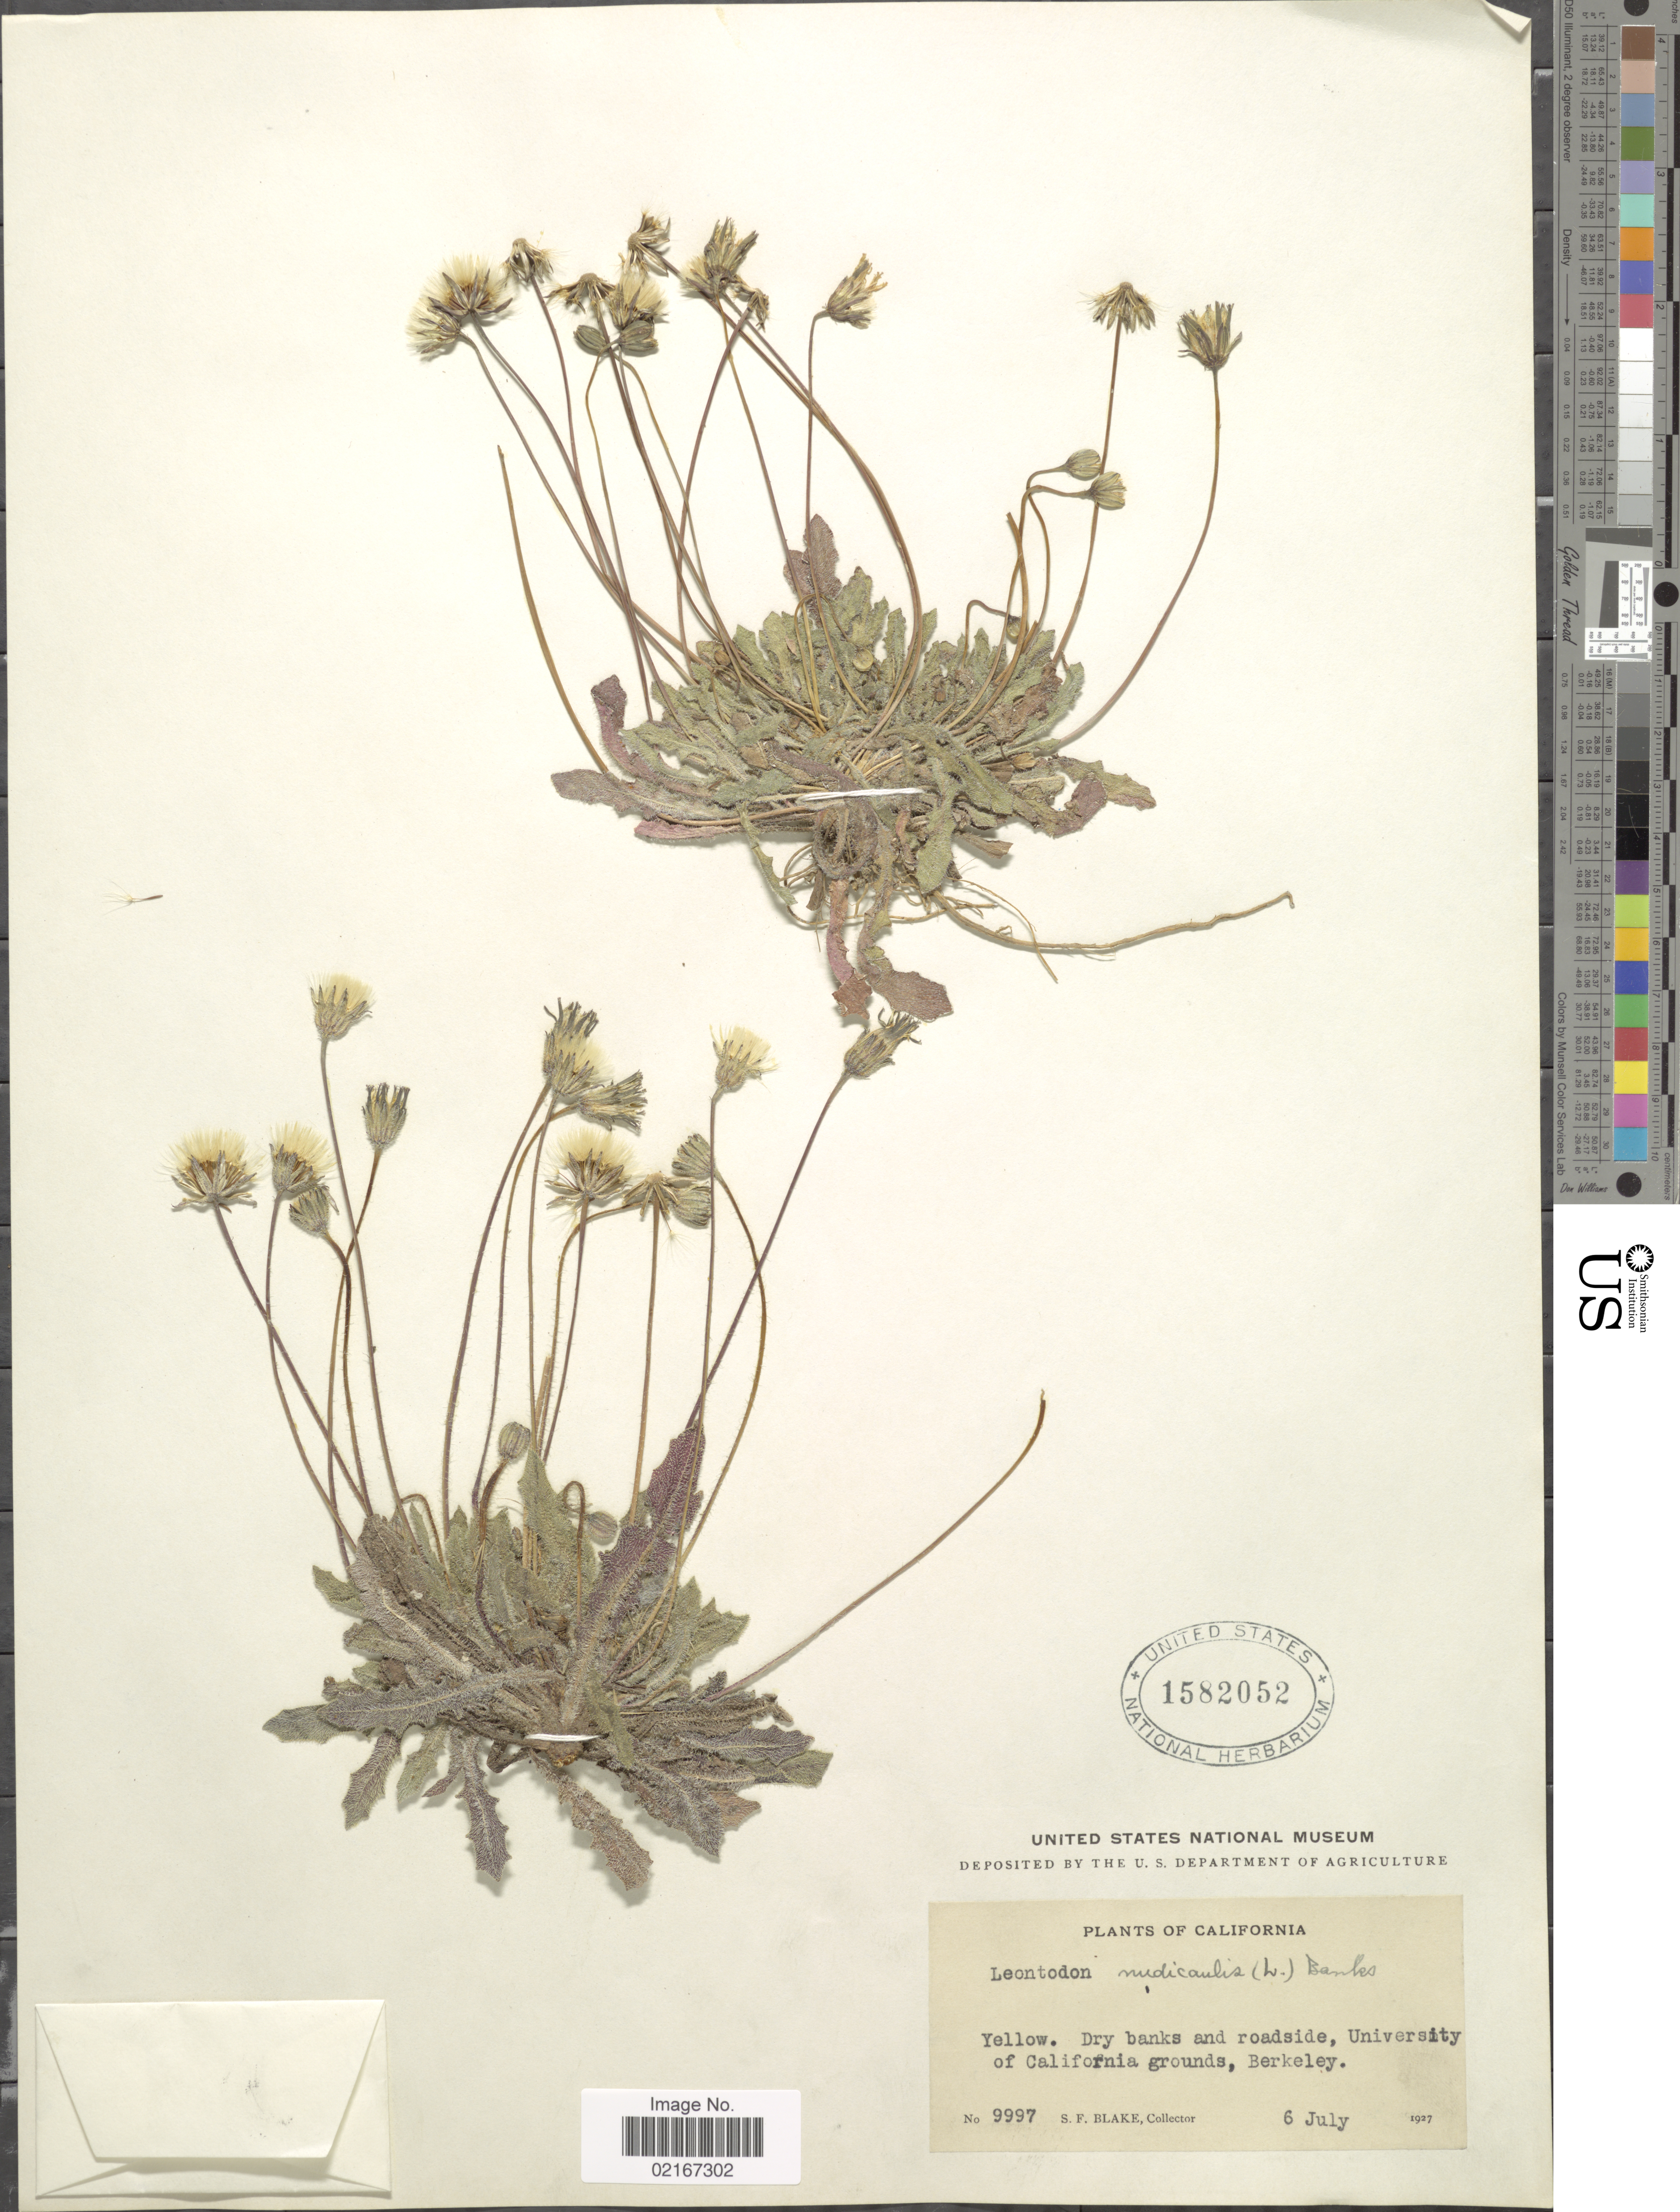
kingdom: Plantae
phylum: Tracheophyta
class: Magnoliopsida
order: Asterales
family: Asteraceae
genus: Leontodon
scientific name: Leontodon saxatilis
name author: Lam.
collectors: S. Blake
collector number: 9997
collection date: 1927-07-06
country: United States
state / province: California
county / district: Alameda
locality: University of California grounds, Berkeley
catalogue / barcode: US 1582052